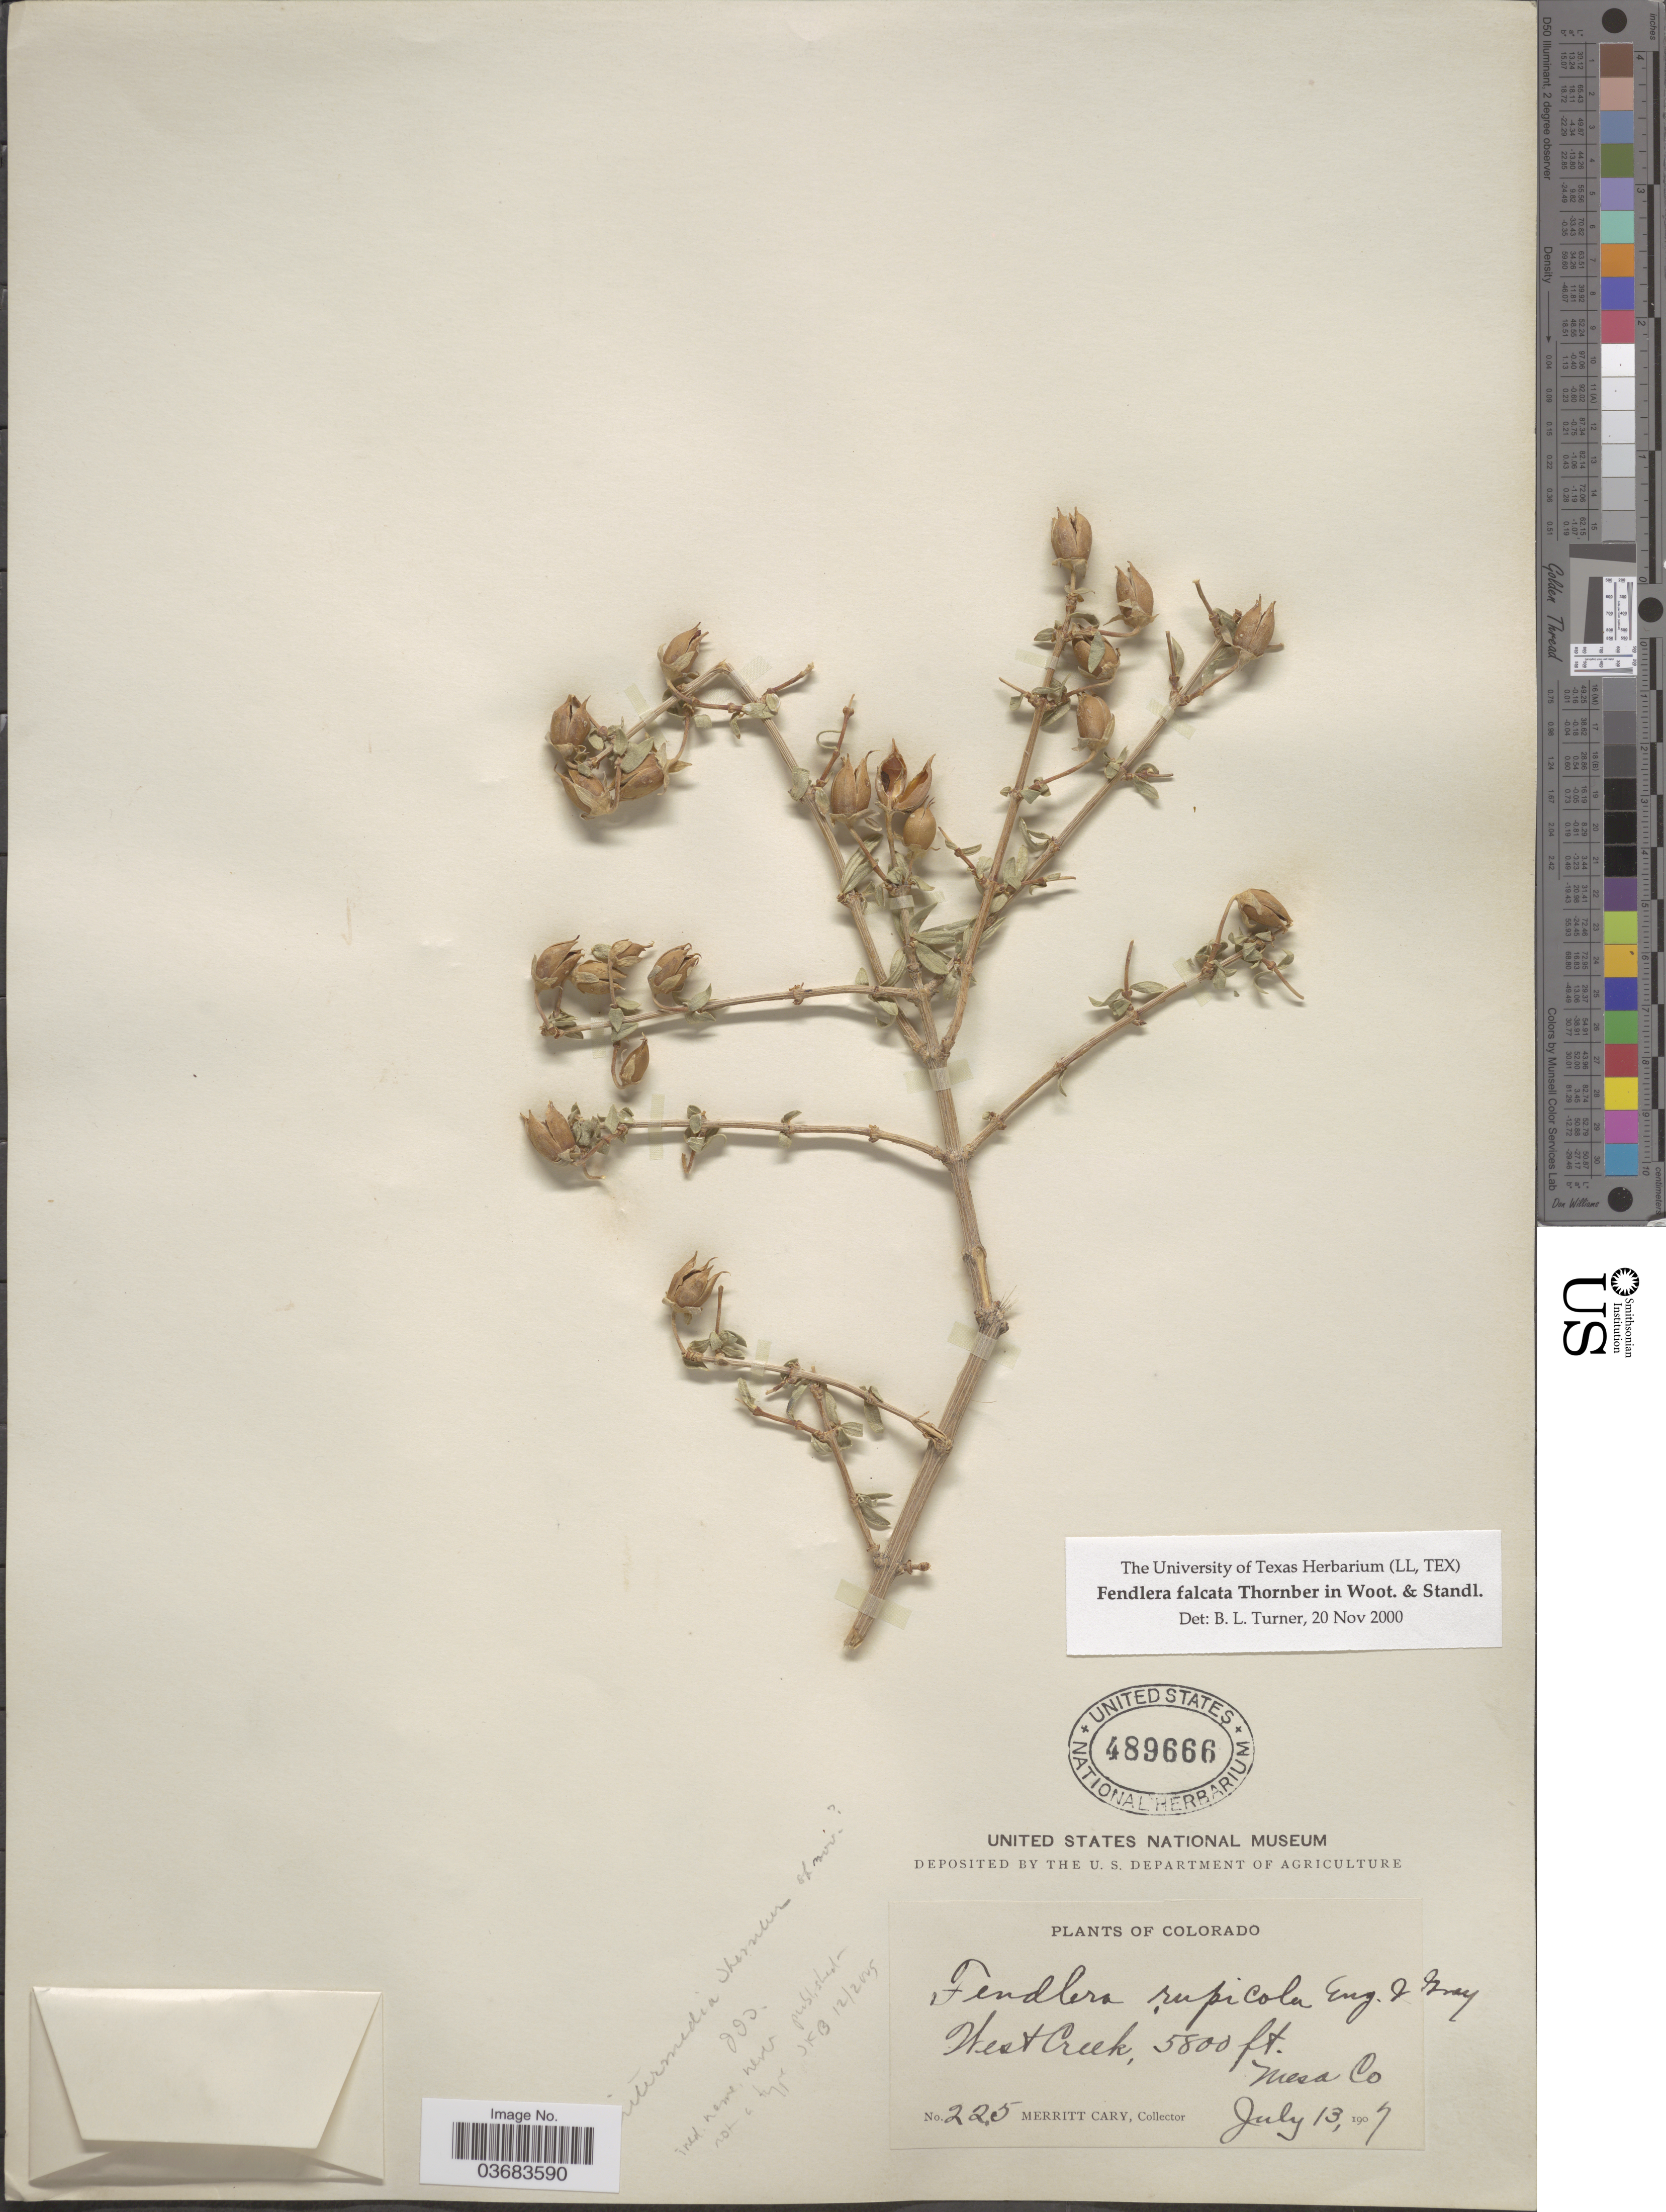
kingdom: Plantae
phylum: Tracheophyta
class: Magnoliopsida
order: Cornales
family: Hydrangeaceae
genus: Fendlera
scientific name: Fendlera rupicola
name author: Englem. & A. Gray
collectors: M. Cary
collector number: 225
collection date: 1907-07-13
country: United States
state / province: Colorado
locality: West Creek, Mesa Co.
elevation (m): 1768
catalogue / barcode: US 489666